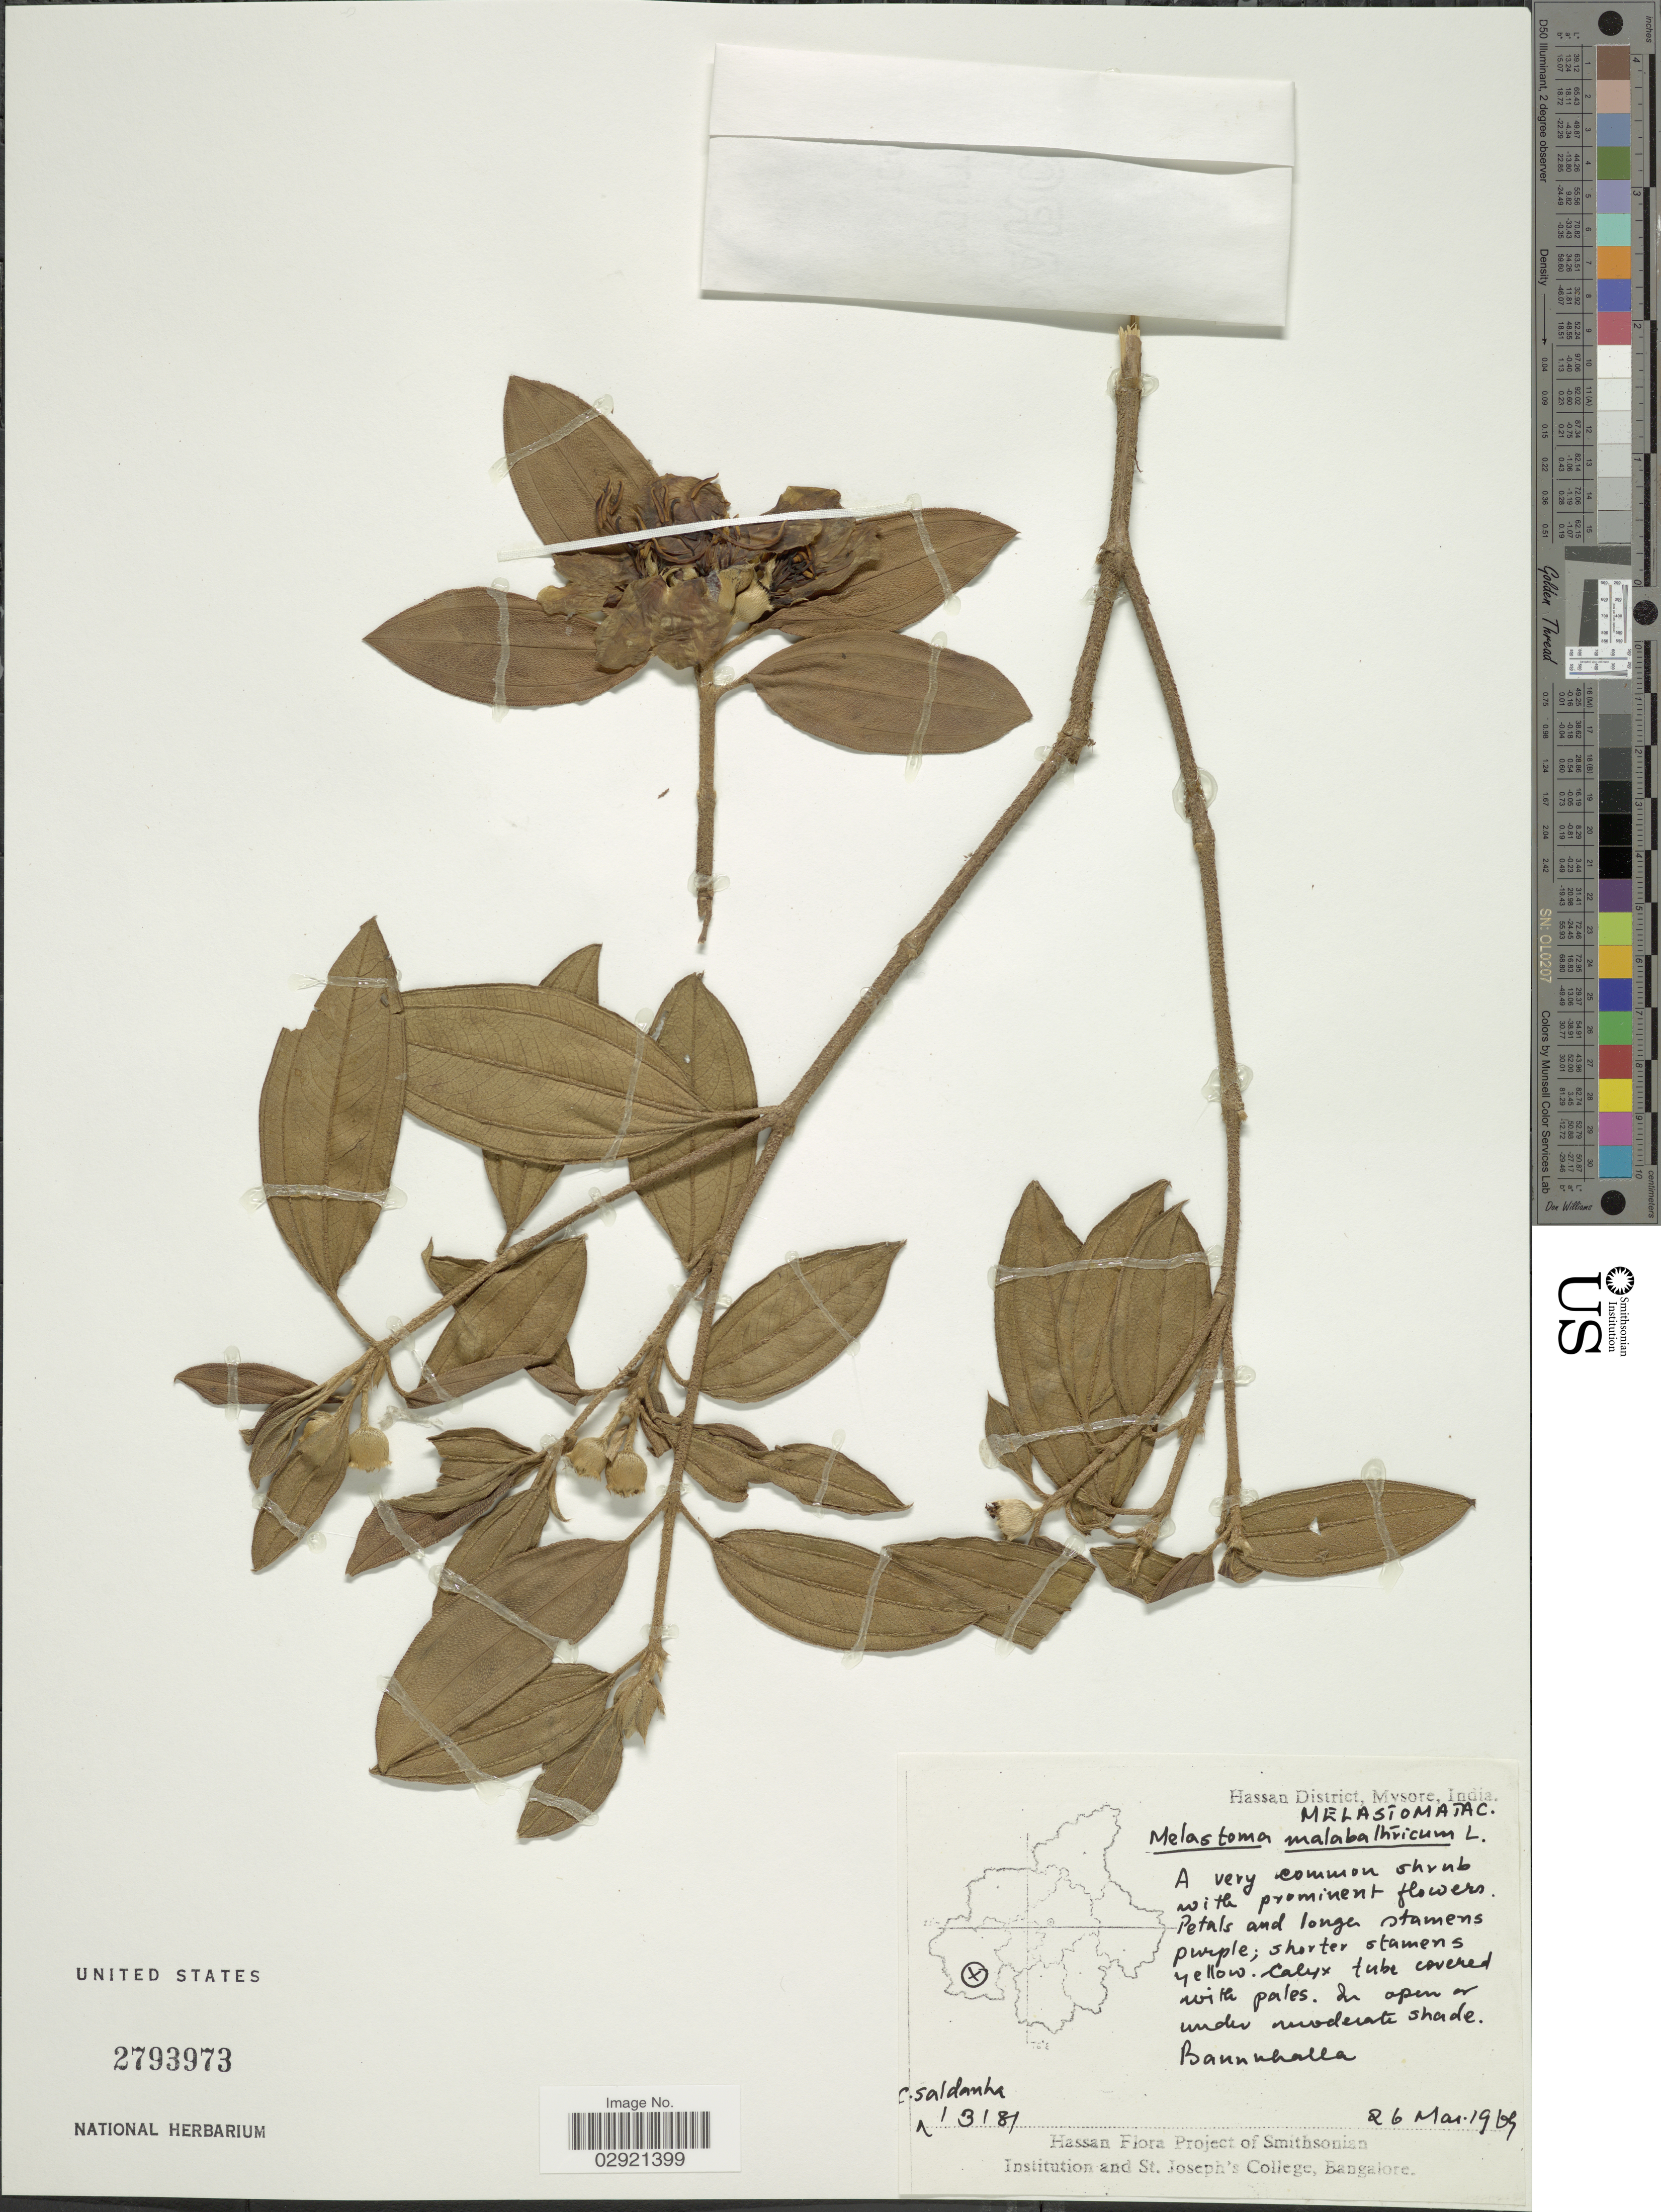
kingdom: Plantae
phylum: Tracheophyta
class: Magnoliopsida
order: Myrtales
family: Melastomataceae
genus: Melastoma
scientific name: Melastoma malabathricum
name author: L.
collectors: C. Saldanha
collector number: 13181*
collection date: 1969-03-26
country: India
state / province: Karnataka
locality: Hassan District, Mysore. Bannuhalla.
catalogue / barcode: US 2793973